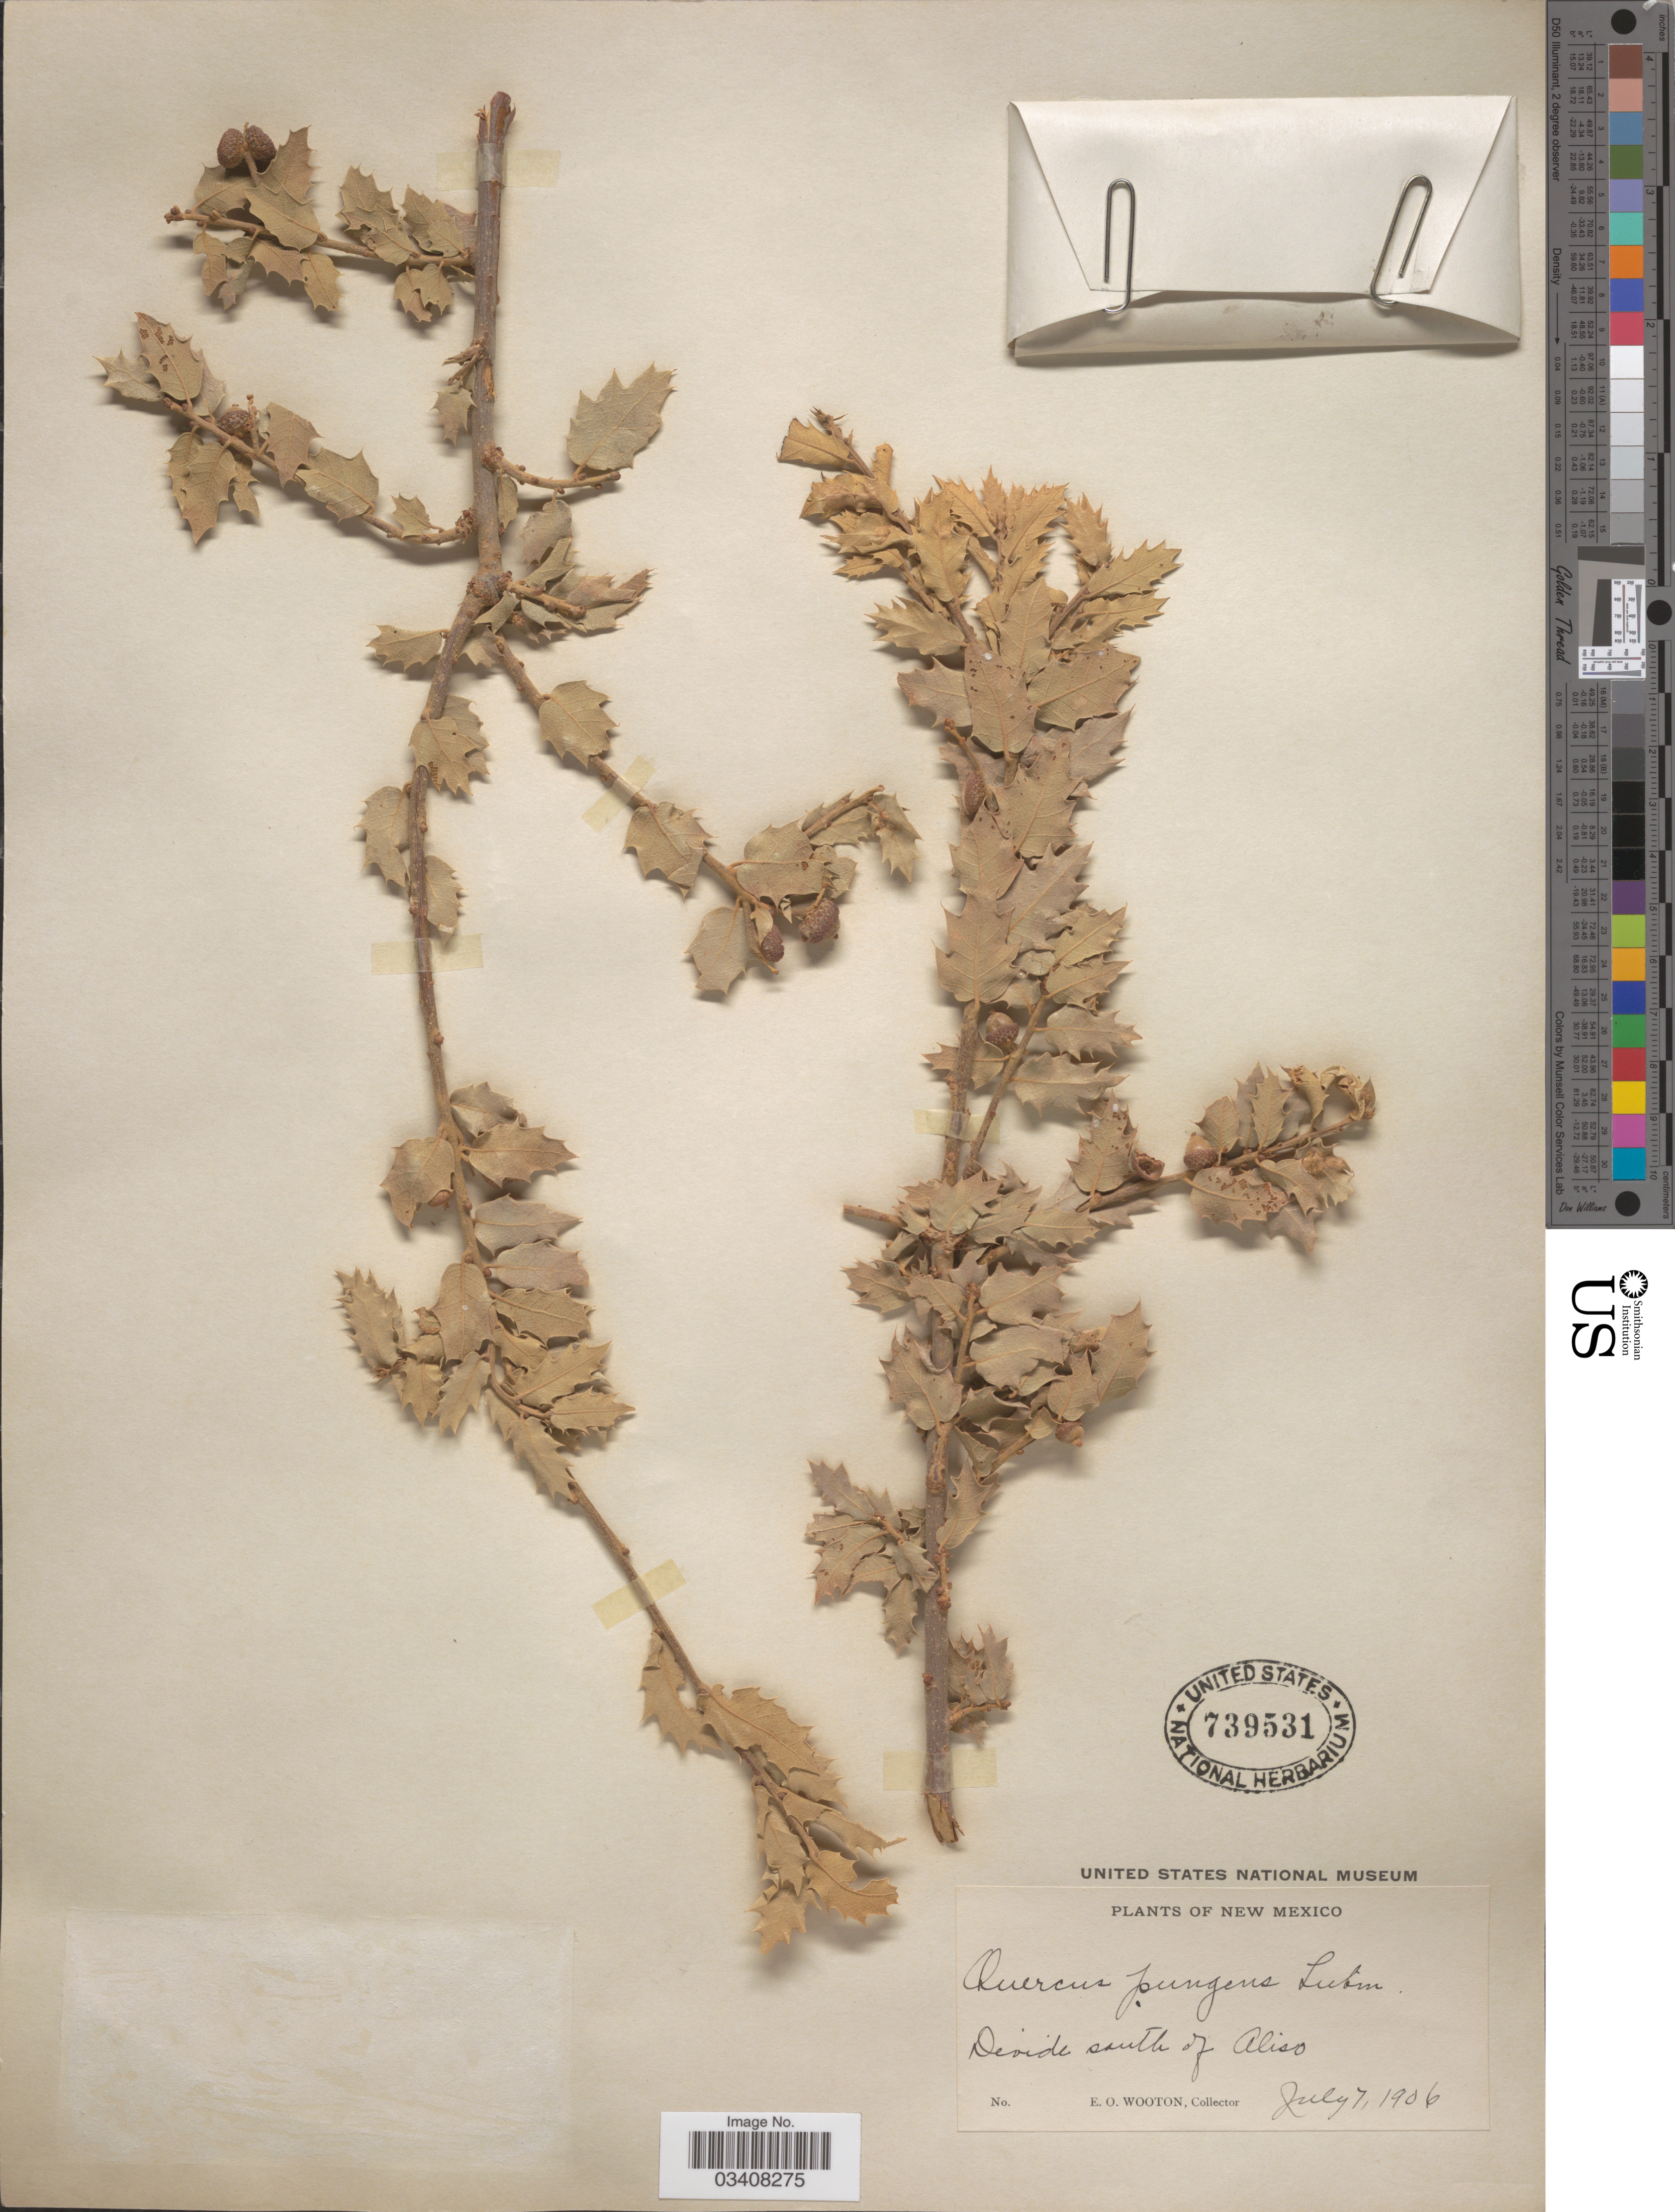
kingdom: Plantae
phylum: Tracheophyta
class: Magnoliopsida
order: Fagales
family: Fagaceae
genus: Quercus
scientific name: Quercus pungens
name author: Liebm.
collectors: E. O. Wooton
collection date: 1906-07-07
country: United States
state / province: New Mexico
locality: Divide south of Aliso.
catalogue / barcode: US 739531